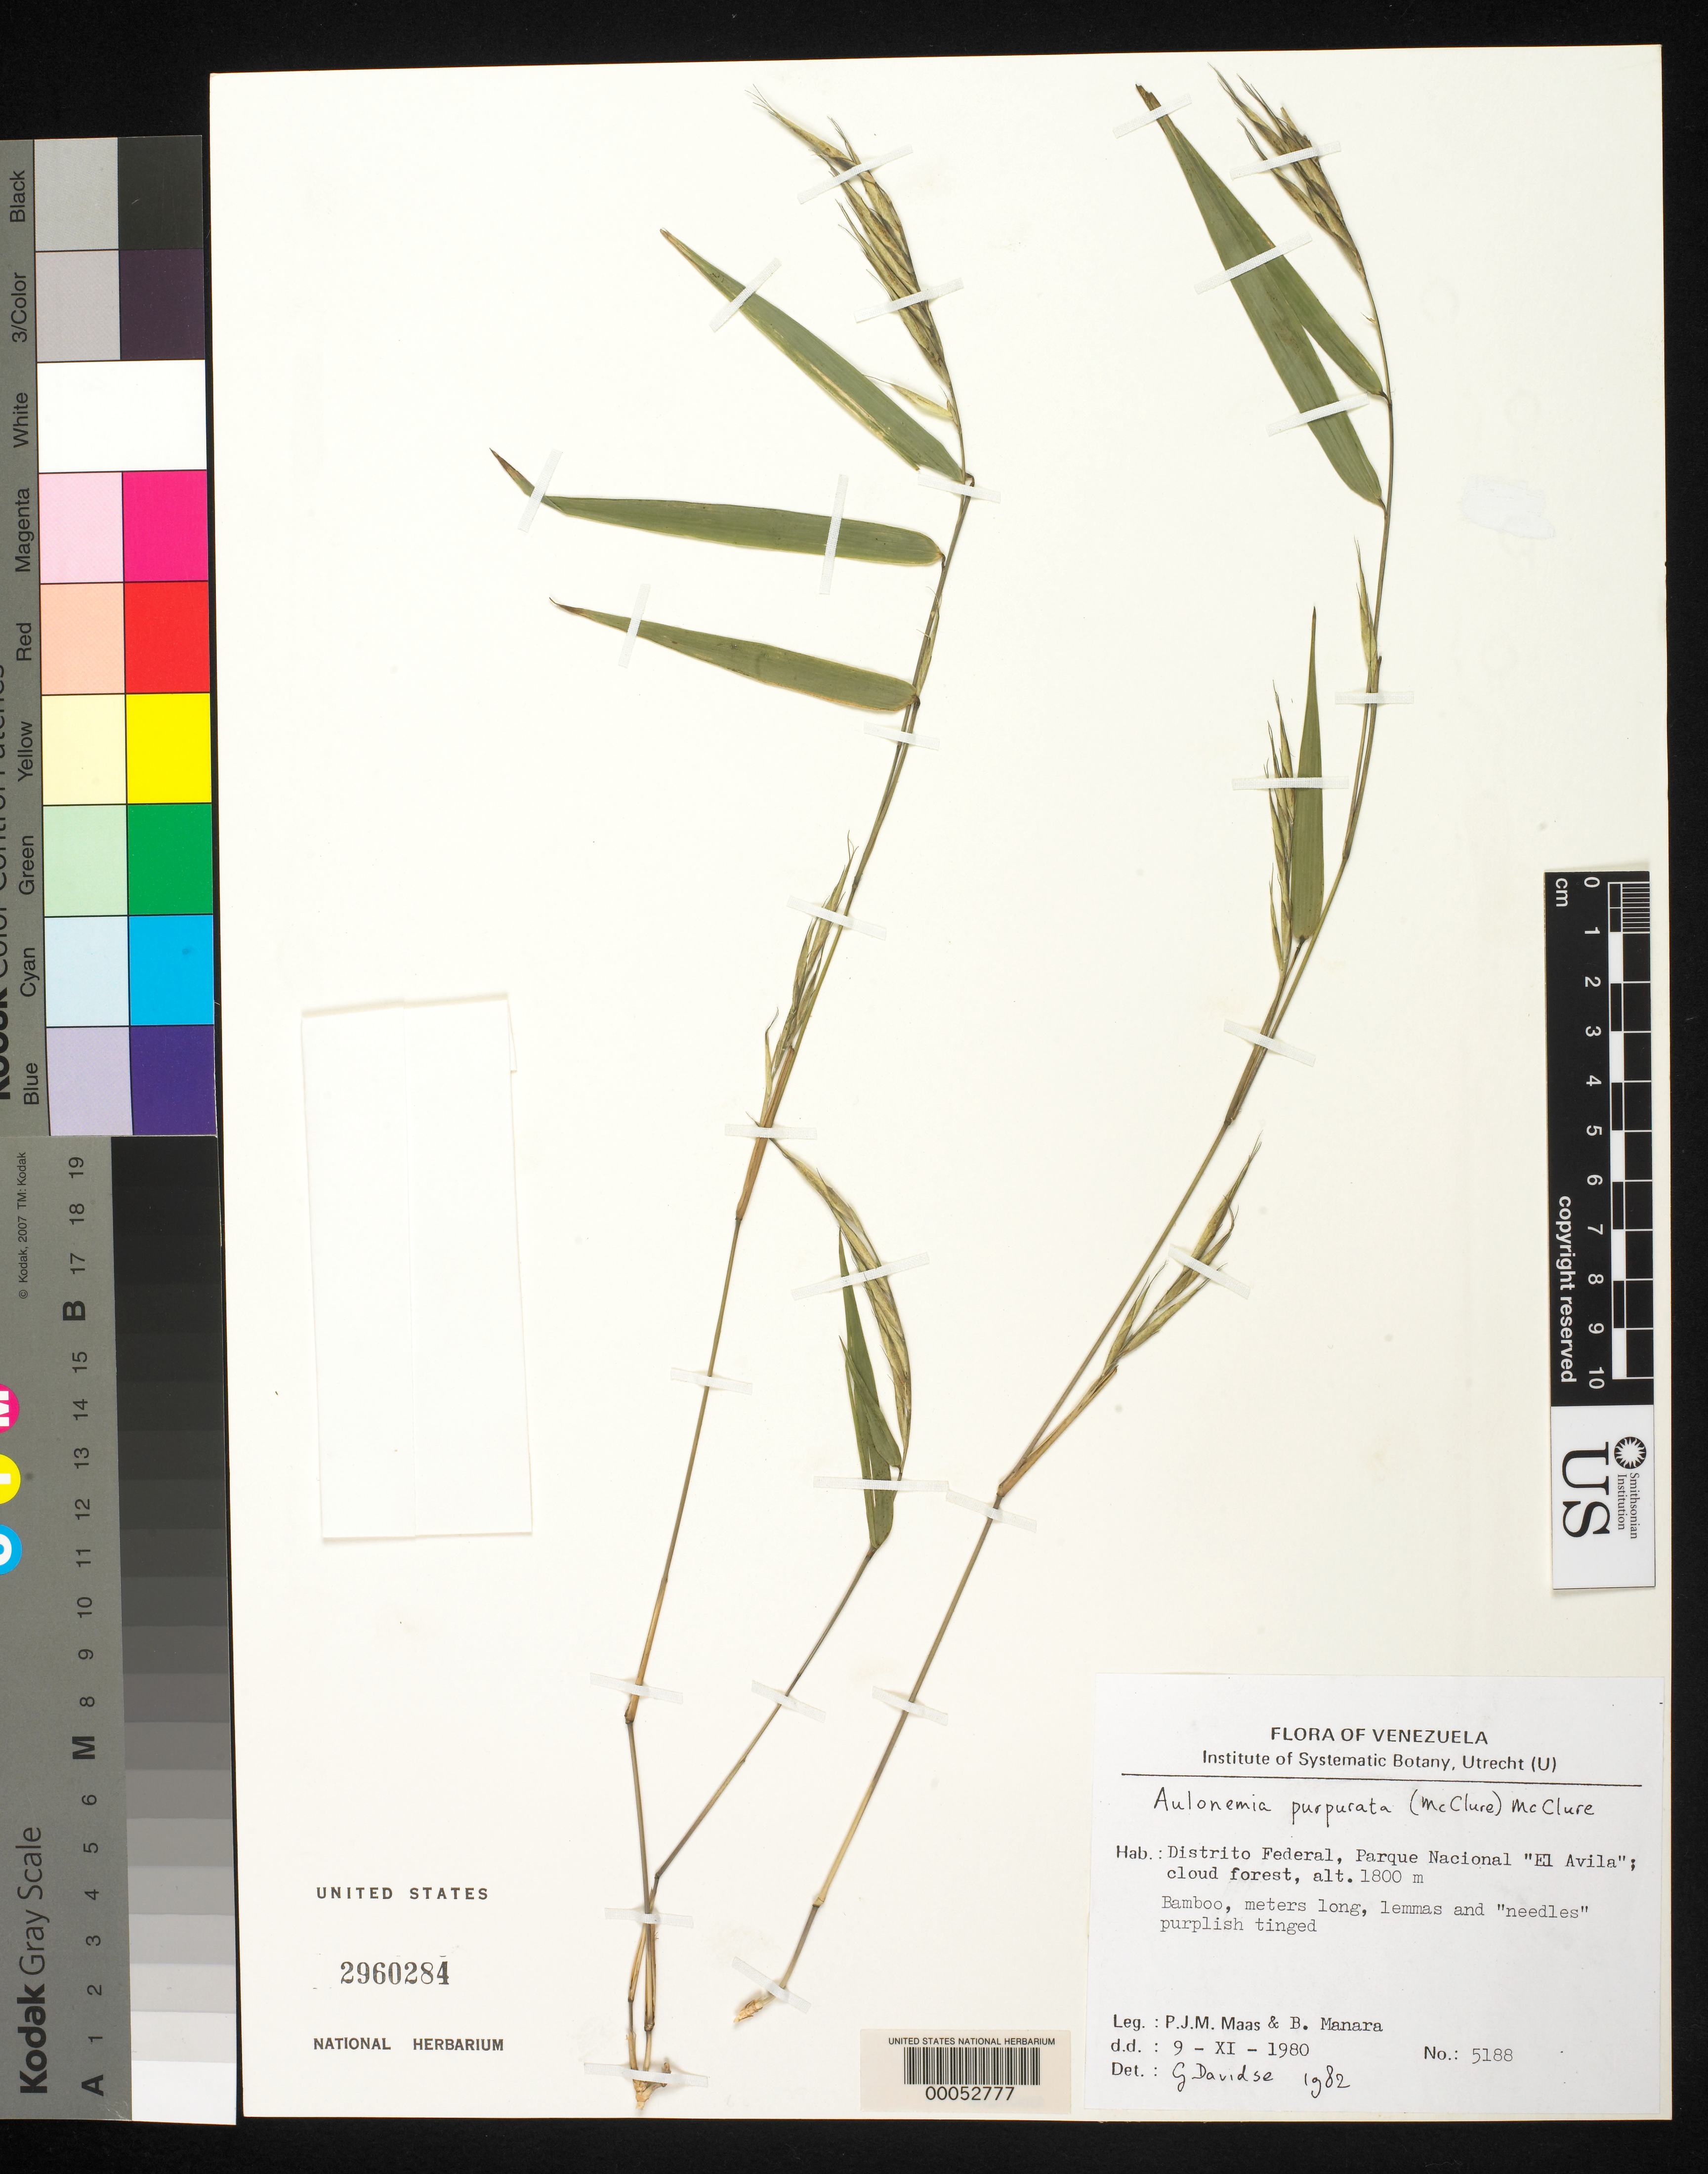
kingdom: Plantae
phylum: Tracheophyta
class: Liliopsida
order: Poales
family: Poaceae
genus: Aulonemia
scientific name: Aulonemia purpurata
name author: (McClure) McClure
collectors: P. Maas & B. Manara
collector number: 5188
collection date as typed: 09 Nov 1980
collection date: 1980-11-09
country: Venezuela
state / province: Miranda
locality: Parque Nacional El Ávila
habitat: Cloud forest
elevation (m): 1800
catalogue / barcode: US 2960284